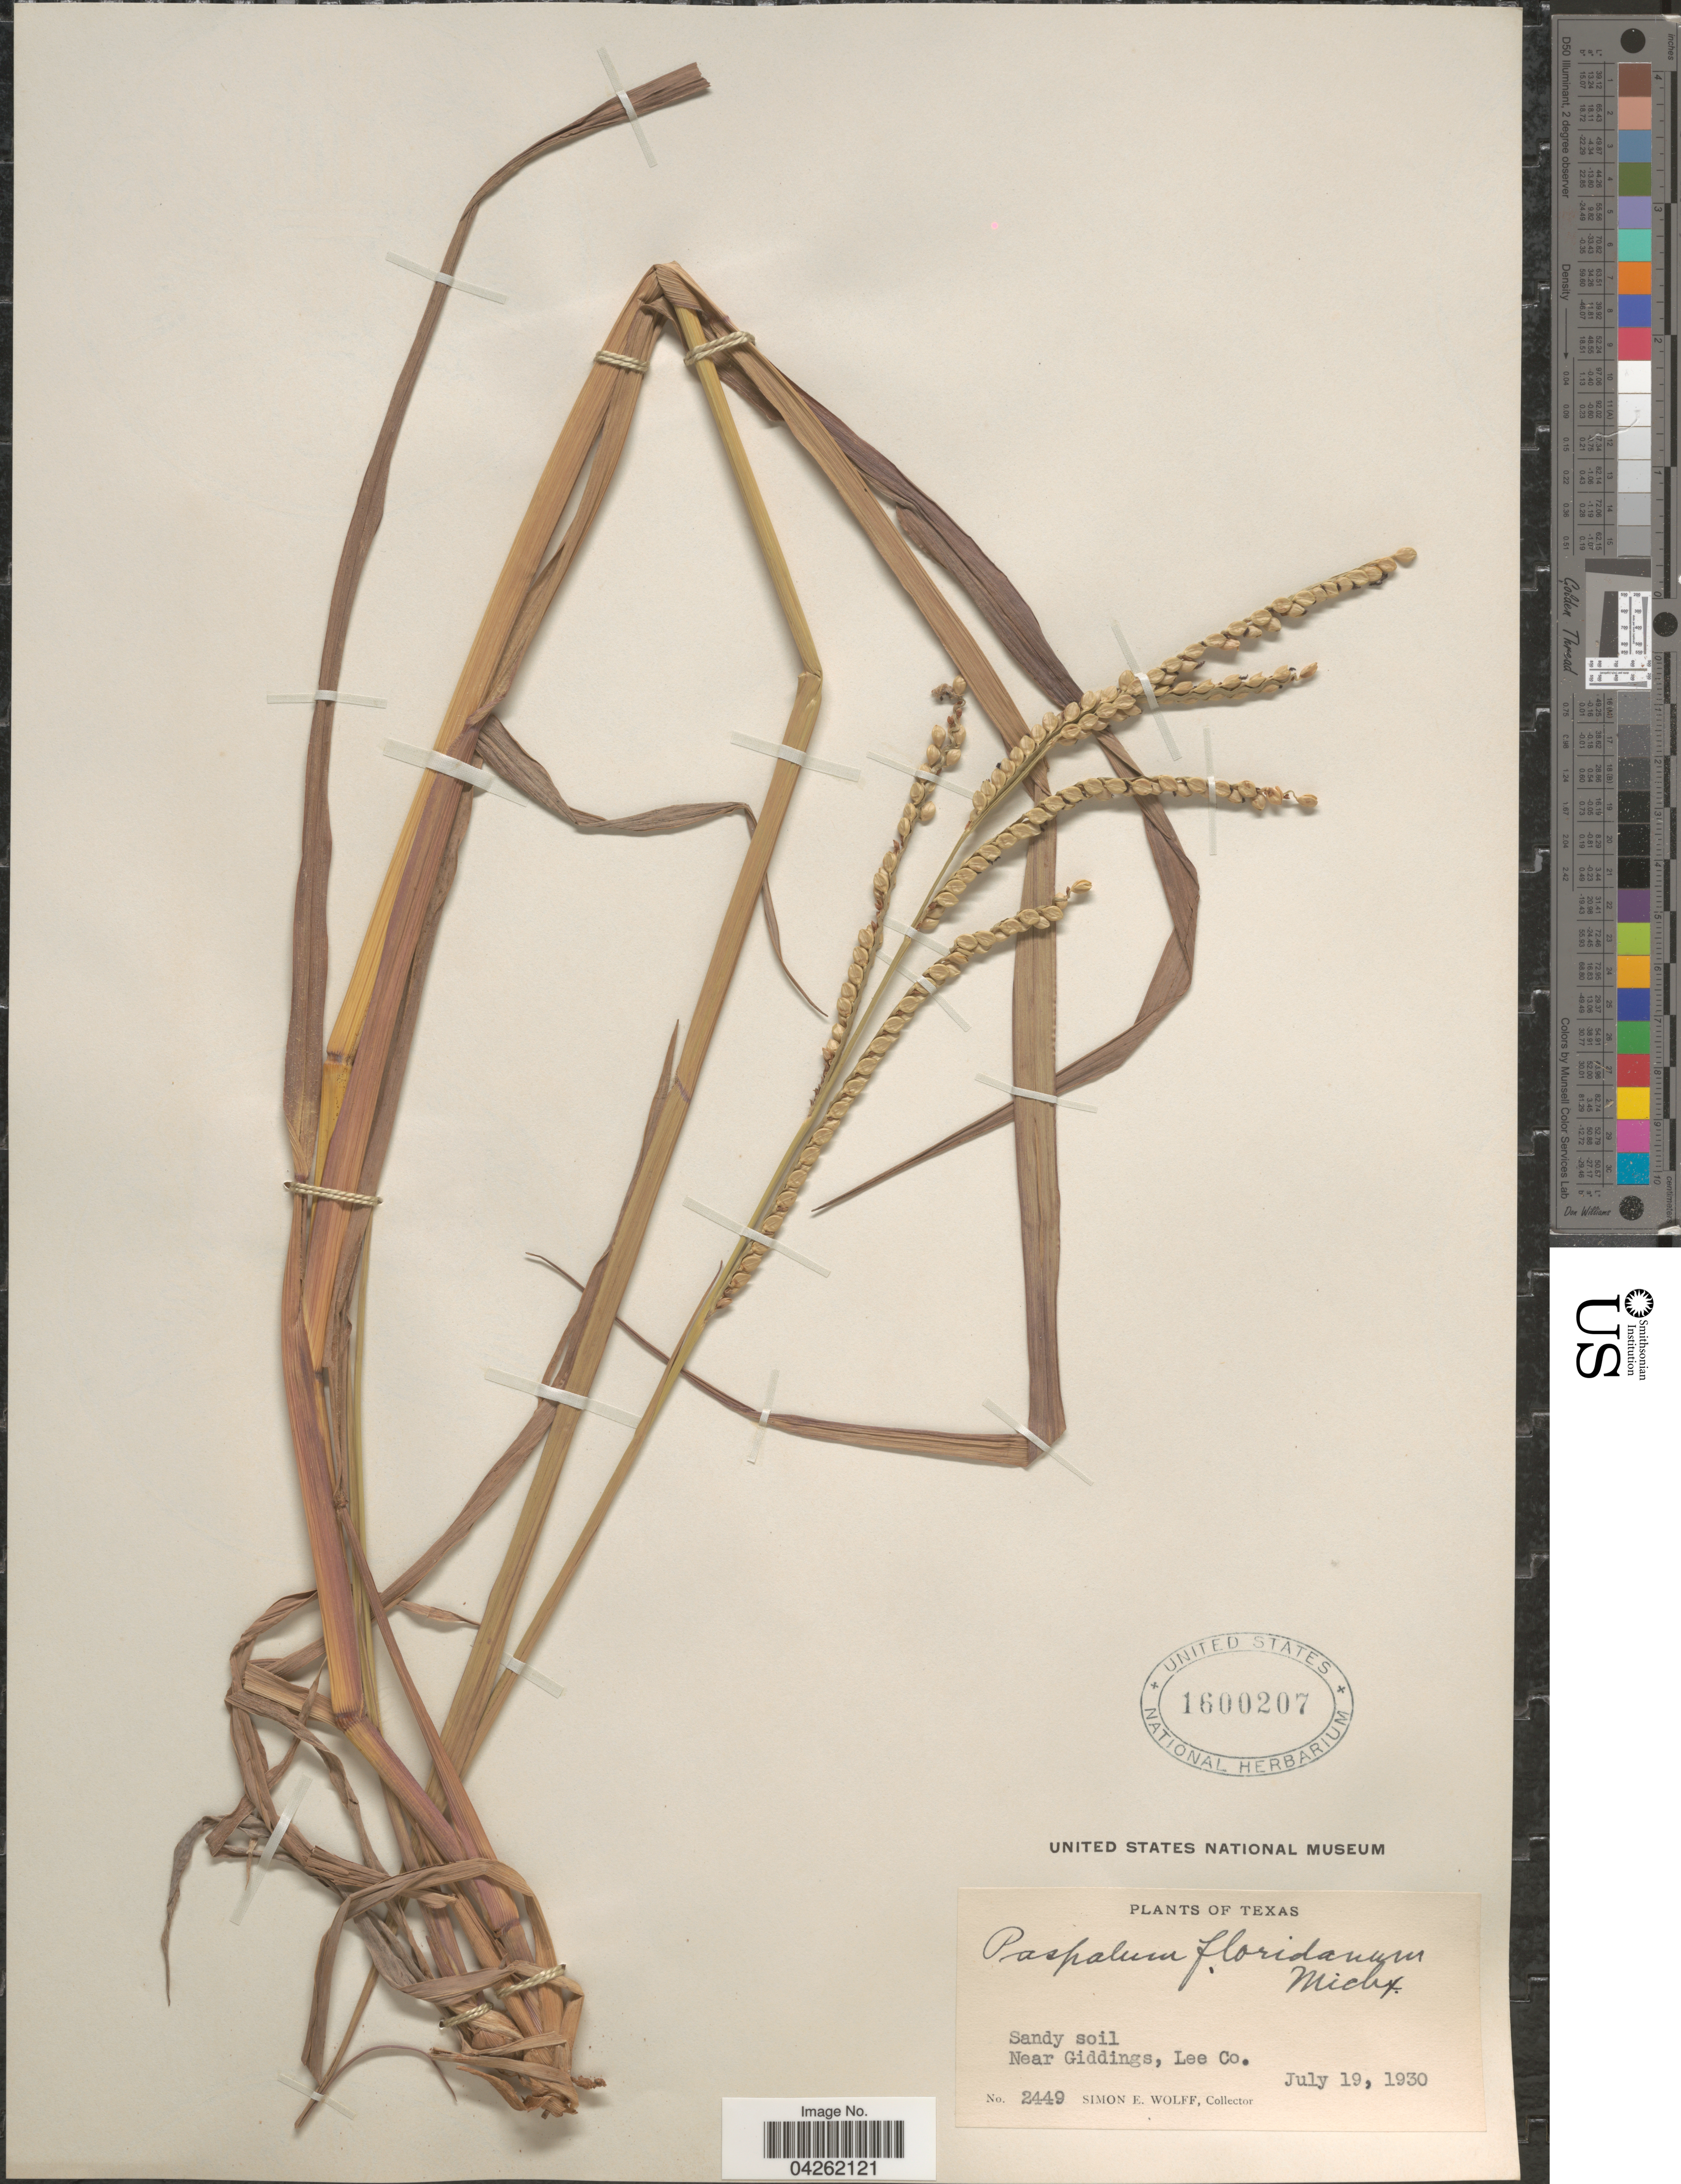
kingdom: Plantae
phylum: Tracheophyta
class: Liliopsida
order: Poales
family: Poaceae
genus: Paspalum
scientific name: Paspalum floridanum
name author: Michx.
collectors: S. E. Wolff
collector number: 2449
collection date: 1930-07-19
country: United States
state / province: Texas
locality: Near Giddings, Lee Co.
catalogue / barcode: US 1600207